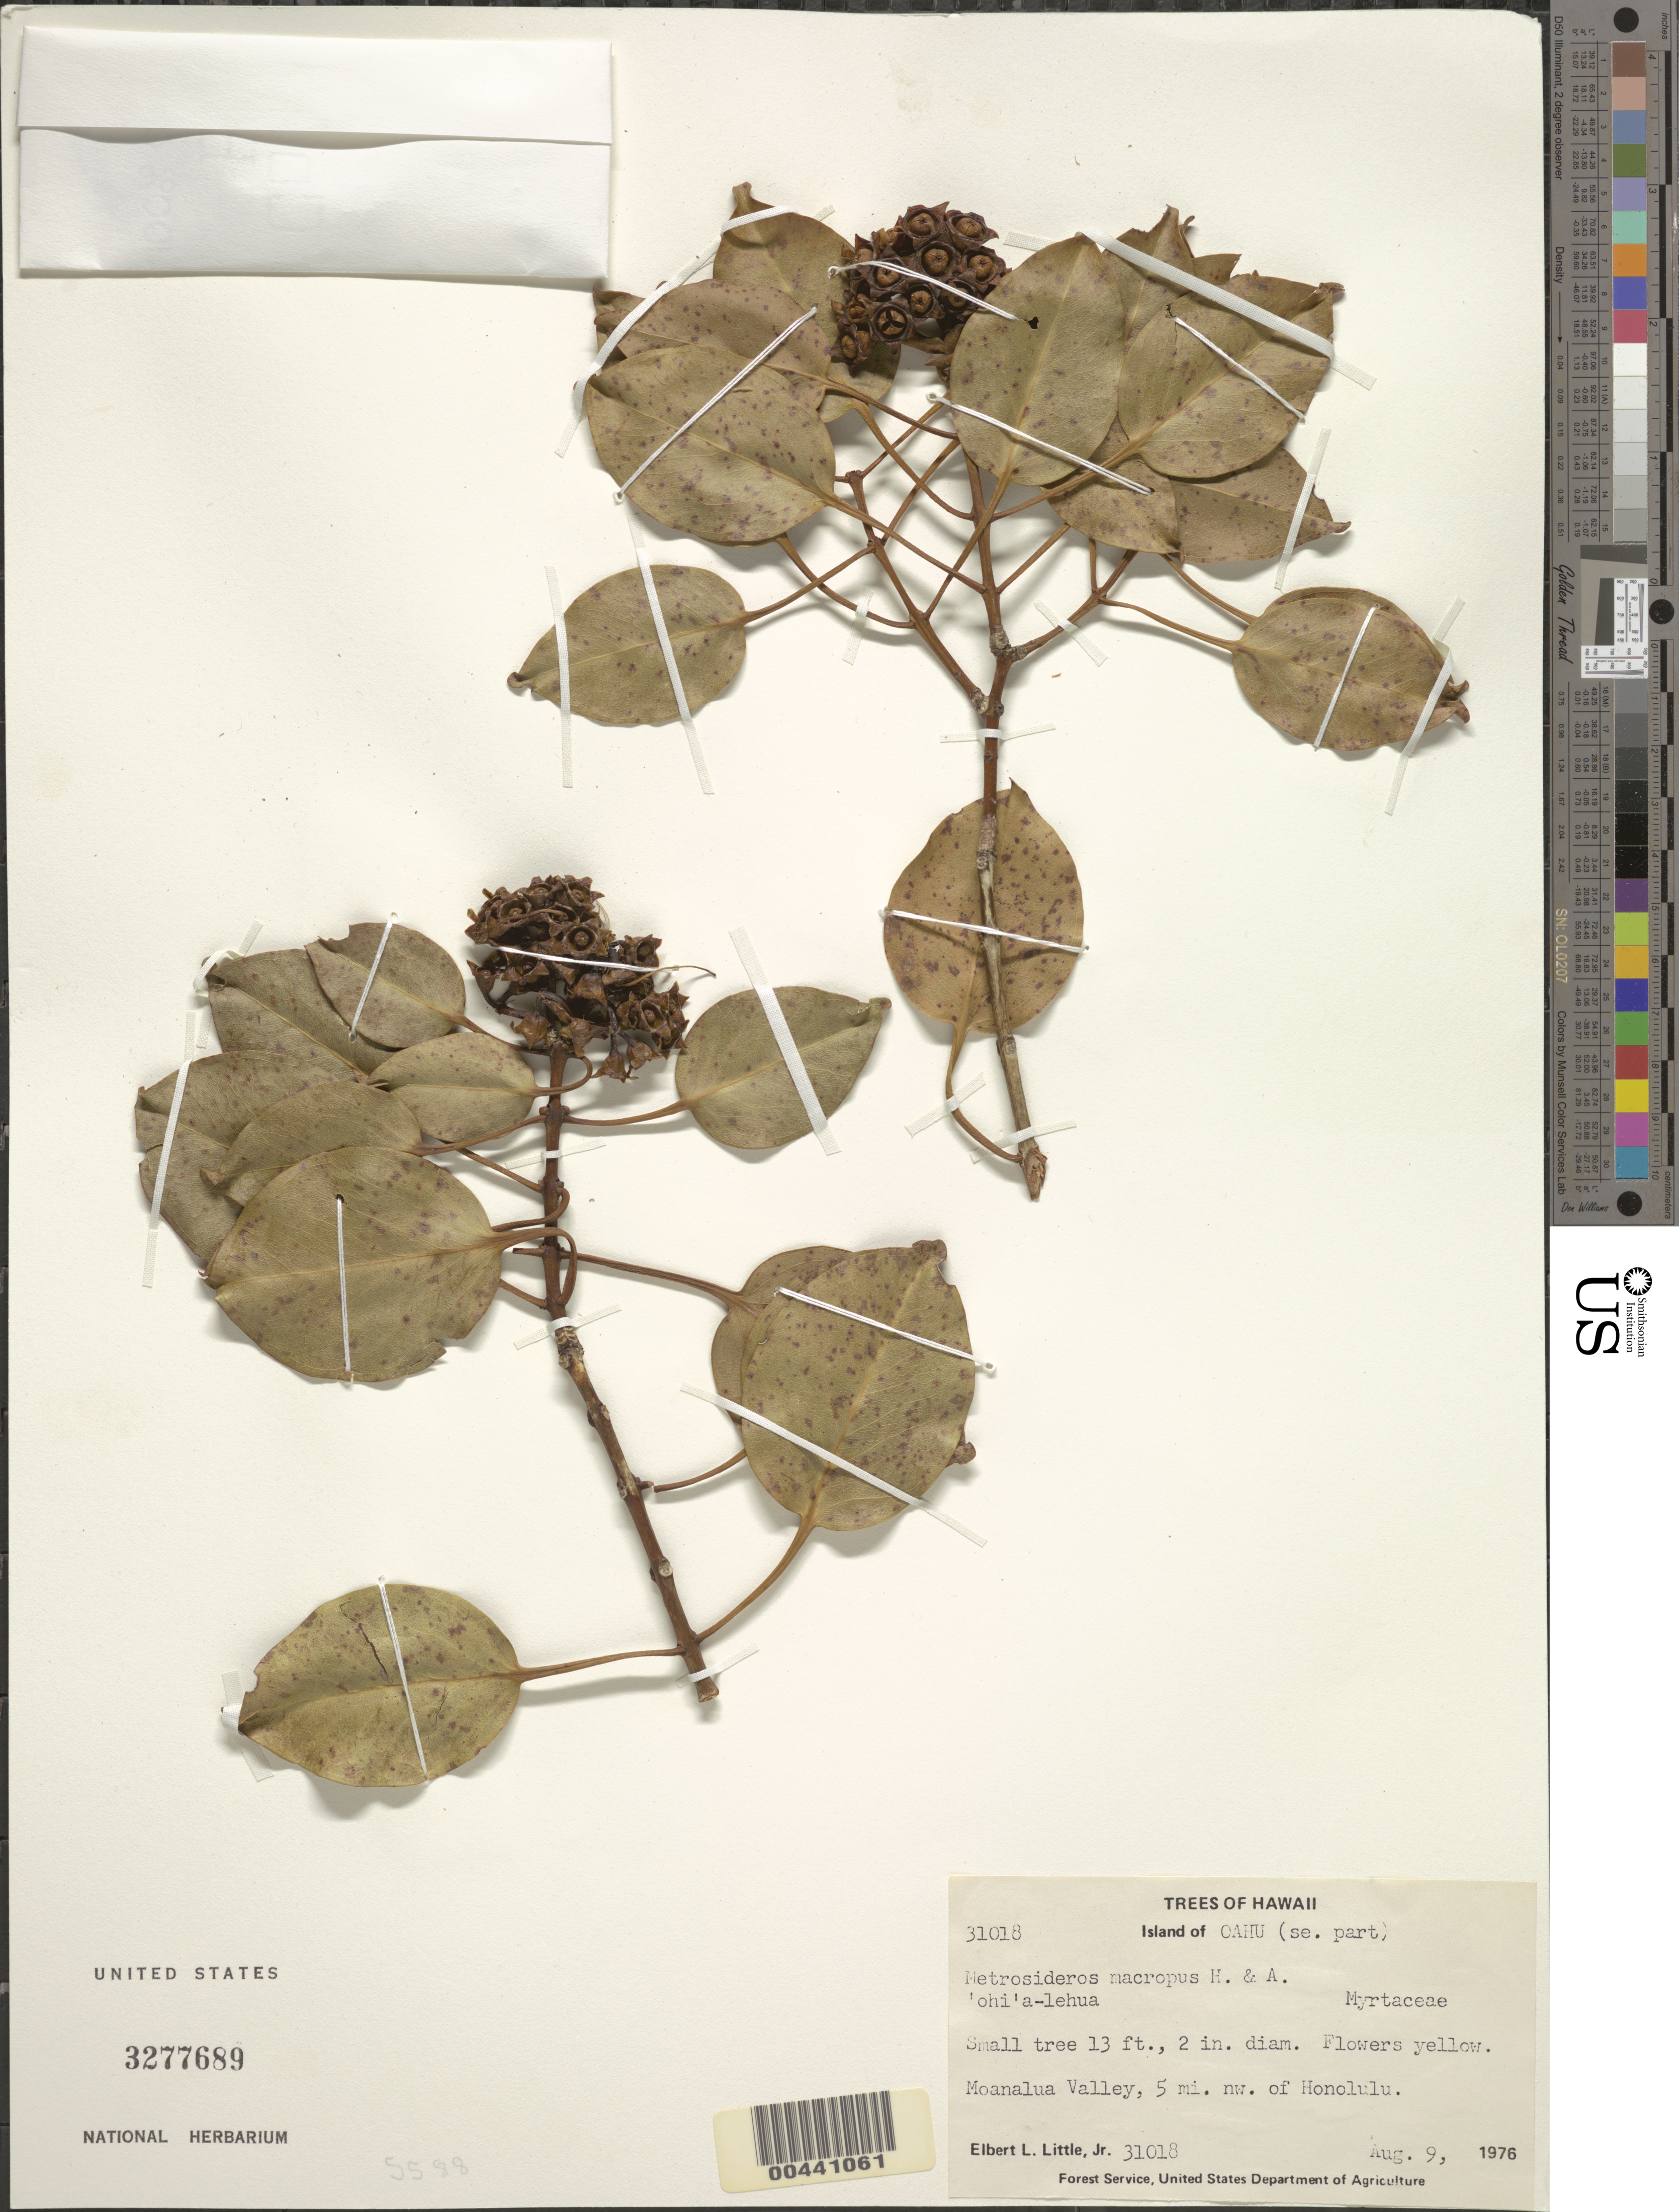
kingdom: Plantae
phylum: Tracheophyta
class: Magnoliopsida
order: Myrtales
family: Myrtaceae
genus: Metrosideros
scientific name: Metrosideros macropus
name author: Hook. & Arn.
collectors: E. L. Little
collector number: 31018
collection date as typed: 9 Aug 1976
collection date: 1976-08-09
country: United States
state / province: Hawaii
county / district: Honolulu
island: Oahu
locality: SE part of Oahu, Moanalua Valley, 5 mi NW of Honolulu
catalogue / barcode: US 3277689